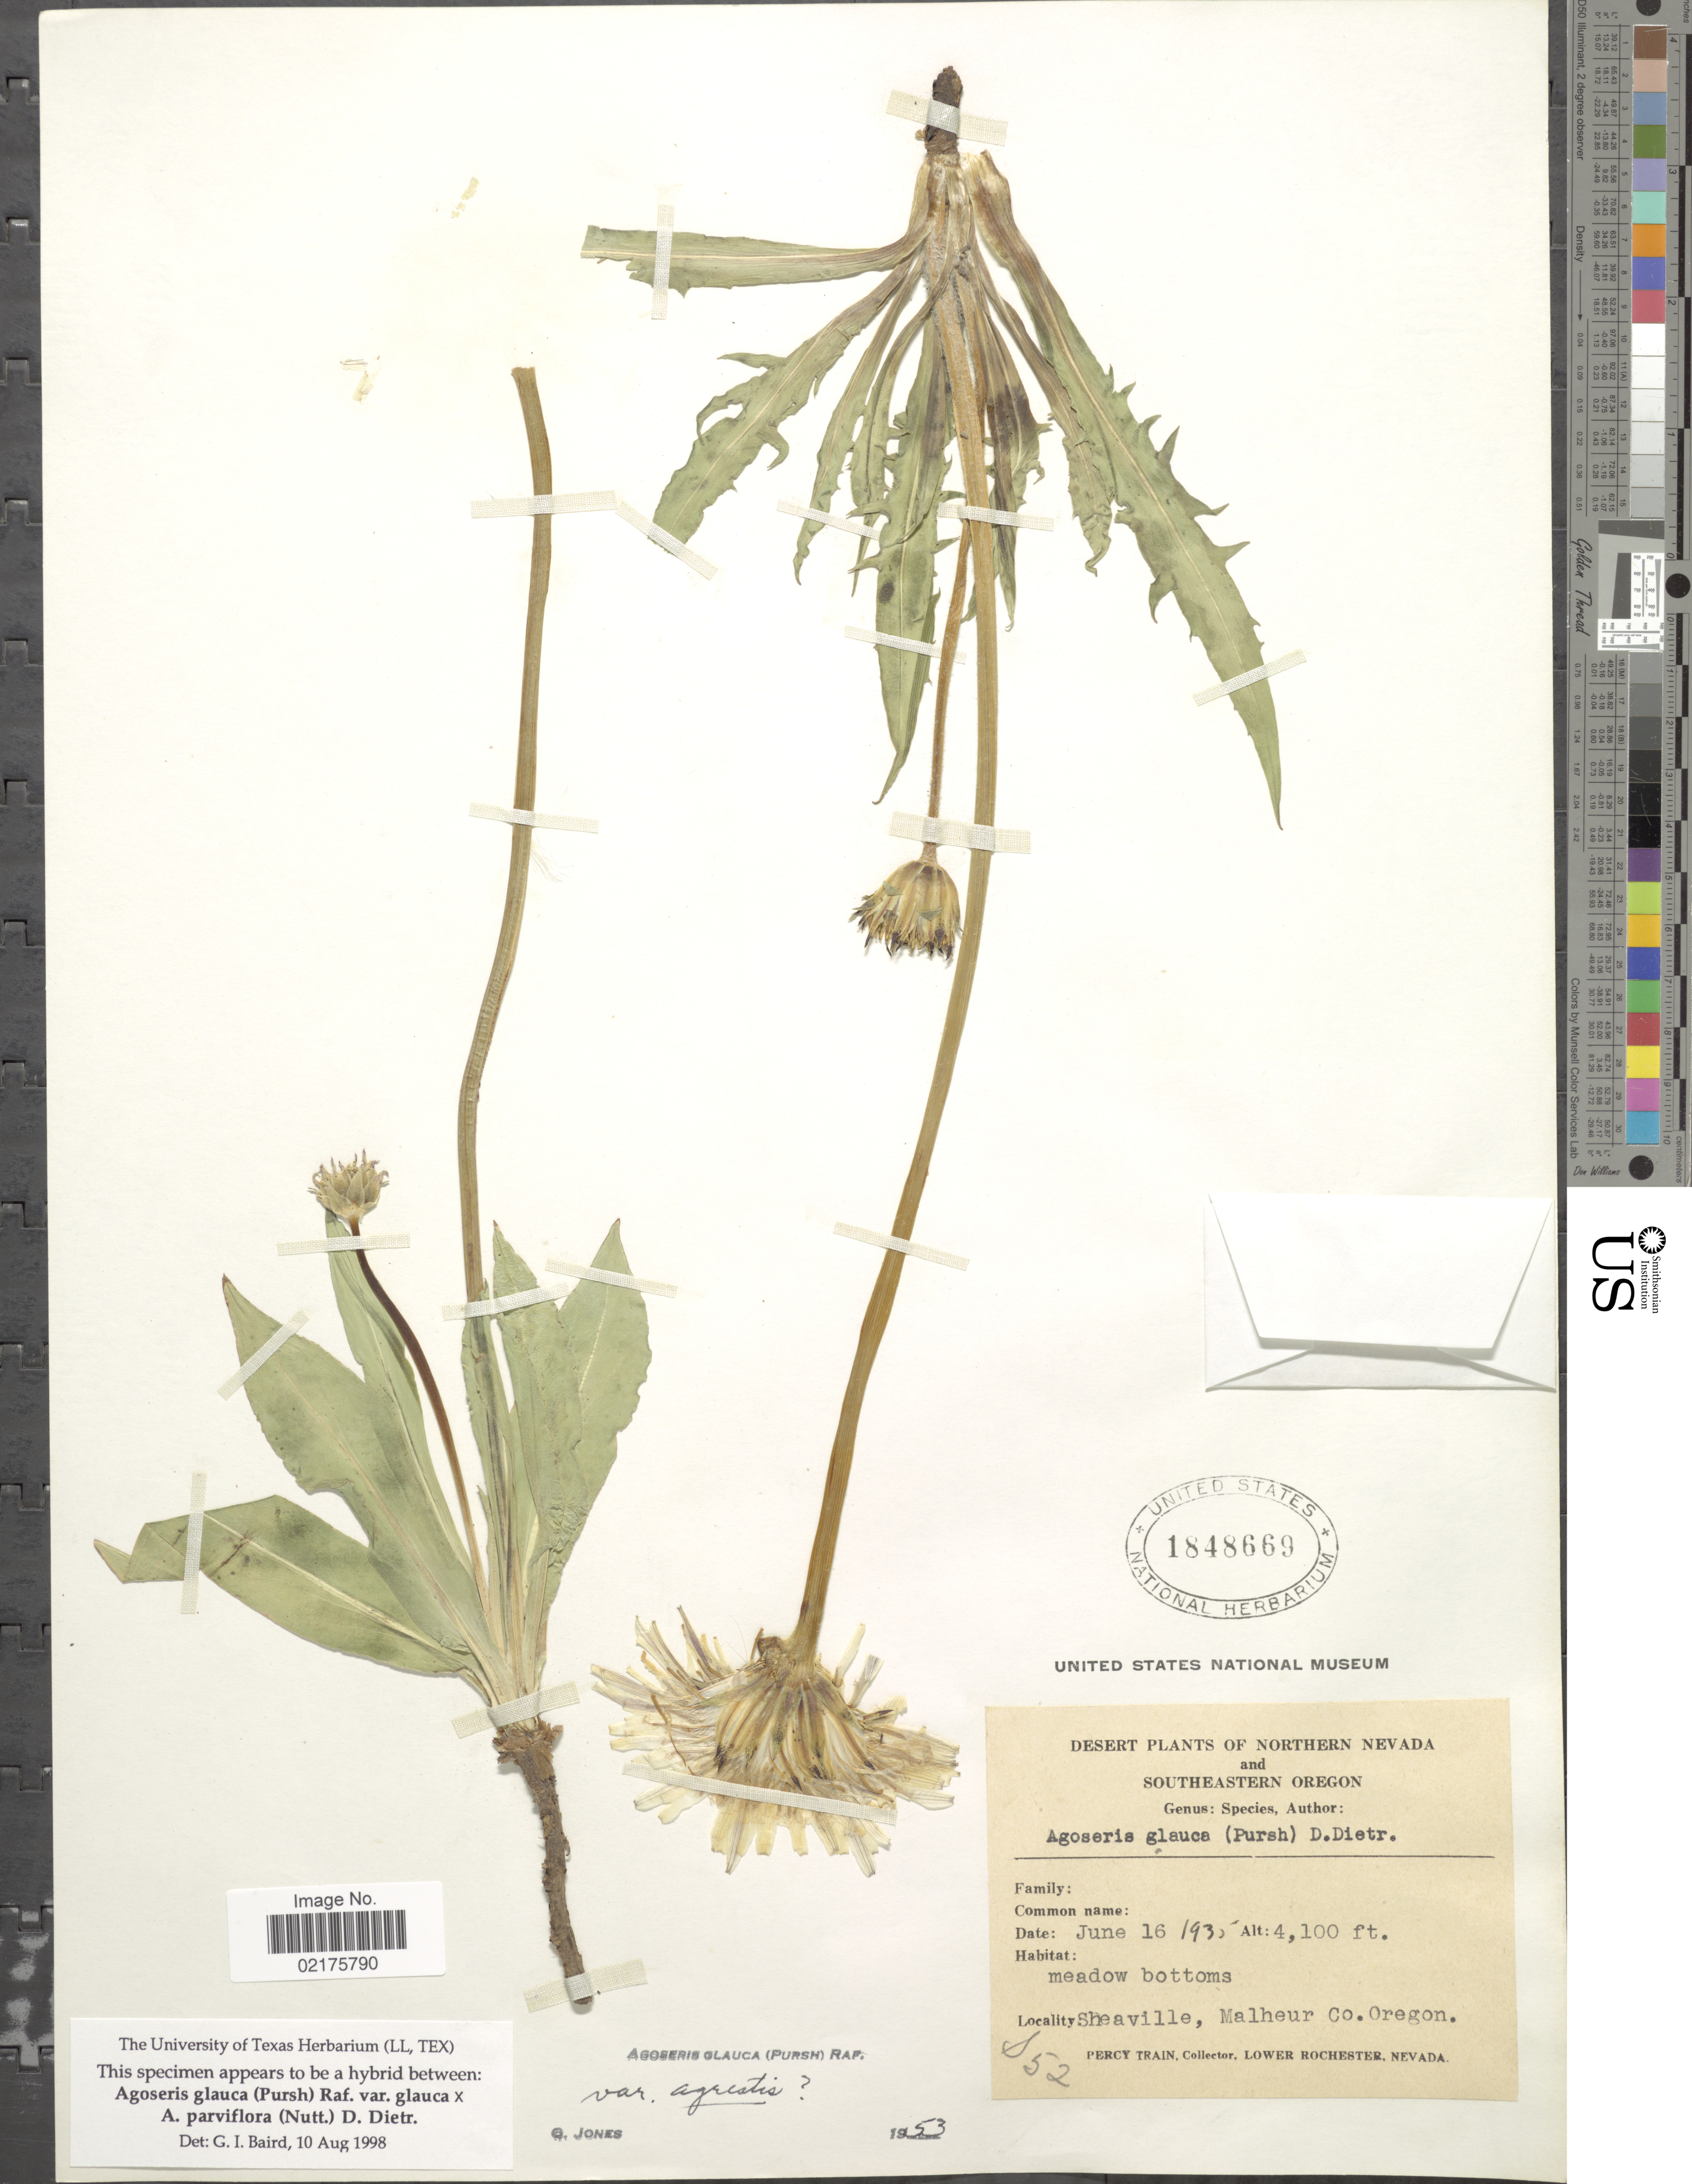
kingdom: Plantae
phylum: Tracheophyta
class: Magnoliopsida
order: Asterales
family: Asteraceae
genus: Agoseris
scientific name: Agoseris glauca var. glauca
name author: (Pursh) Raf.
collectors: P. Train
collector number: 852*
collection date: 1935-06-16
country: United States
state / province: Oregon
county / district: Malheur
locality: Southeastern Oregon, Sheaville, Malheur Co.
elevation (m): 1250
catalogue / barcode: US 1848669